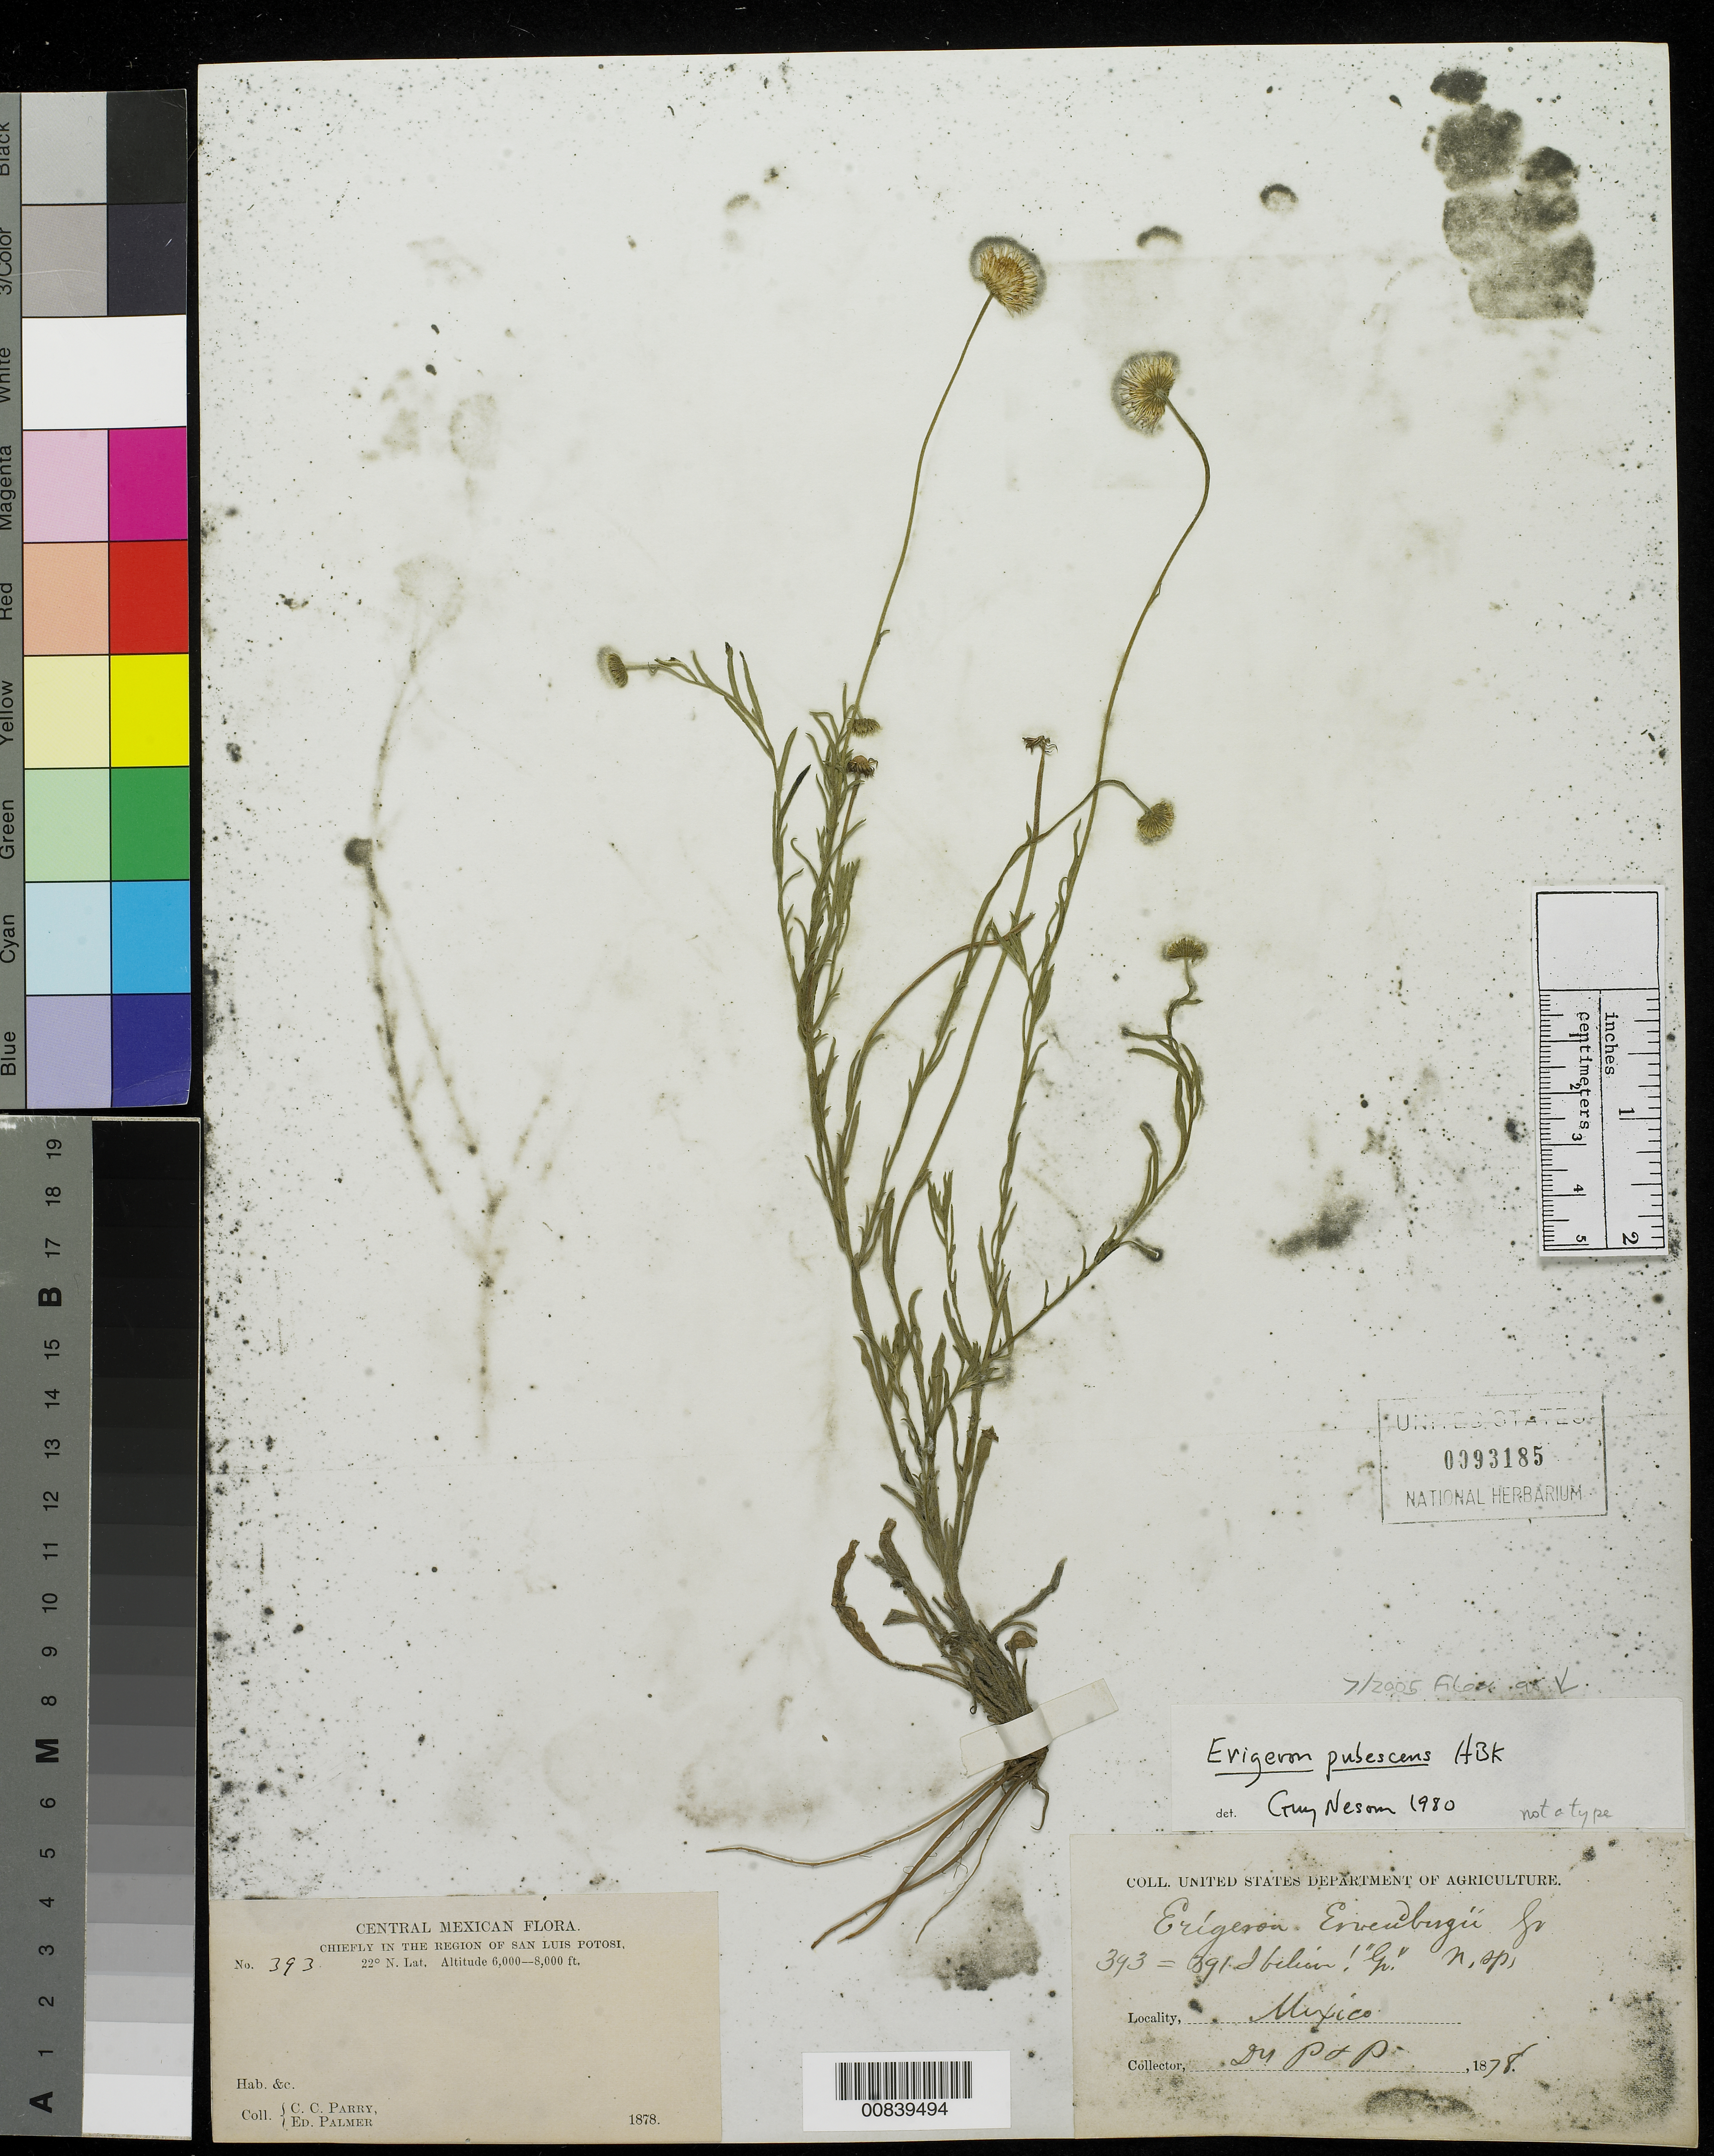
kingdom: Plantae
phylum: Tracheophyta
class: Magnoliopsida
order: Asterales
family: Asteraceae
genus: Erigeron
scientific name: Erigeron pubescens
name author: Kunth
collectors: C. C. Parry & E. Palmer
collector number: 393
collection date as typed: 1878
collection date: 1878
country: Mexico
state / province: San Luis Potosí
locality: Chiefly in the region of San Luis Potosí.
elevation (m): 1829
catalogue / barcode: US 93185